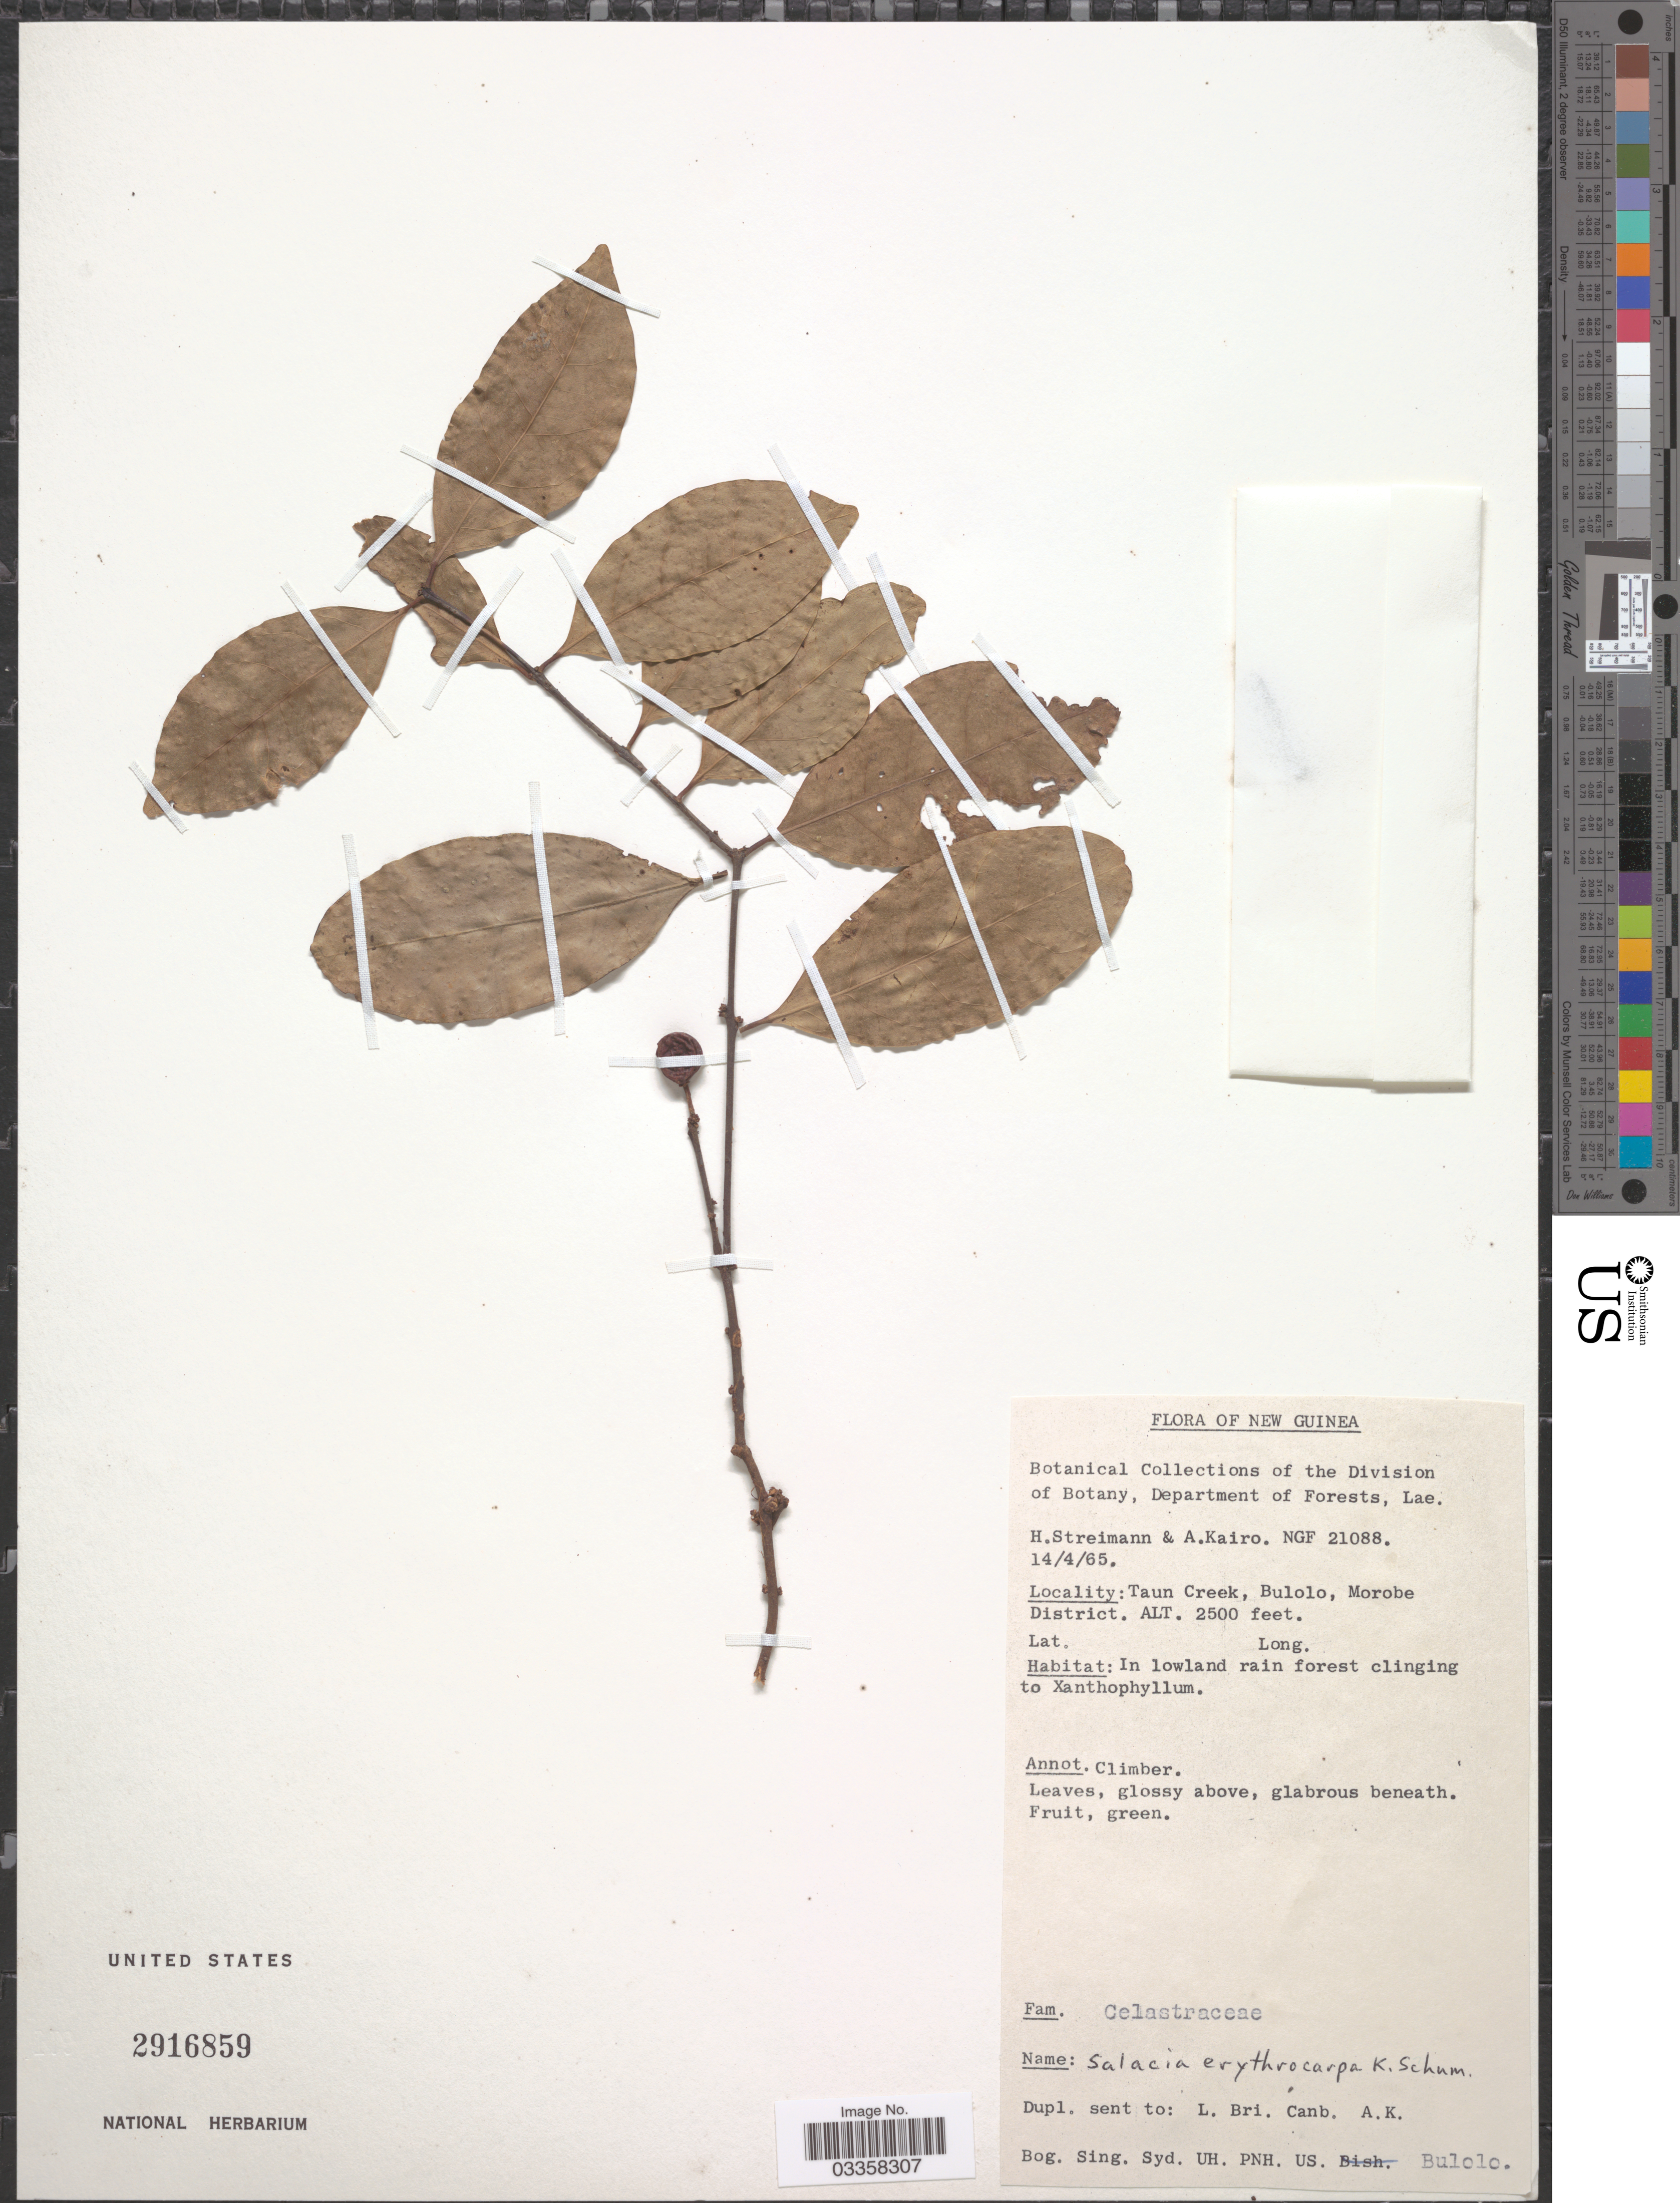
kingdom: Plantae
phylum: Tracheophyta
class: Magnoliopsida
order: Celastrales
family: Celastraceae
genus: Salacia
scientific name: Salacia erythrocarpa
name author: K. Schum.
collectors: H. Streimann & A. Kairo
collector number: NGF 21088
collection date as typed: Transcribed d/m/y: 14/4/65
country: Papua New Guinea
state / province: Morobe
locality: New Guinea. Taun Creek, Bulolo, Morobe District.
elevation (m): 762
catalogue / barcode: US 2916859